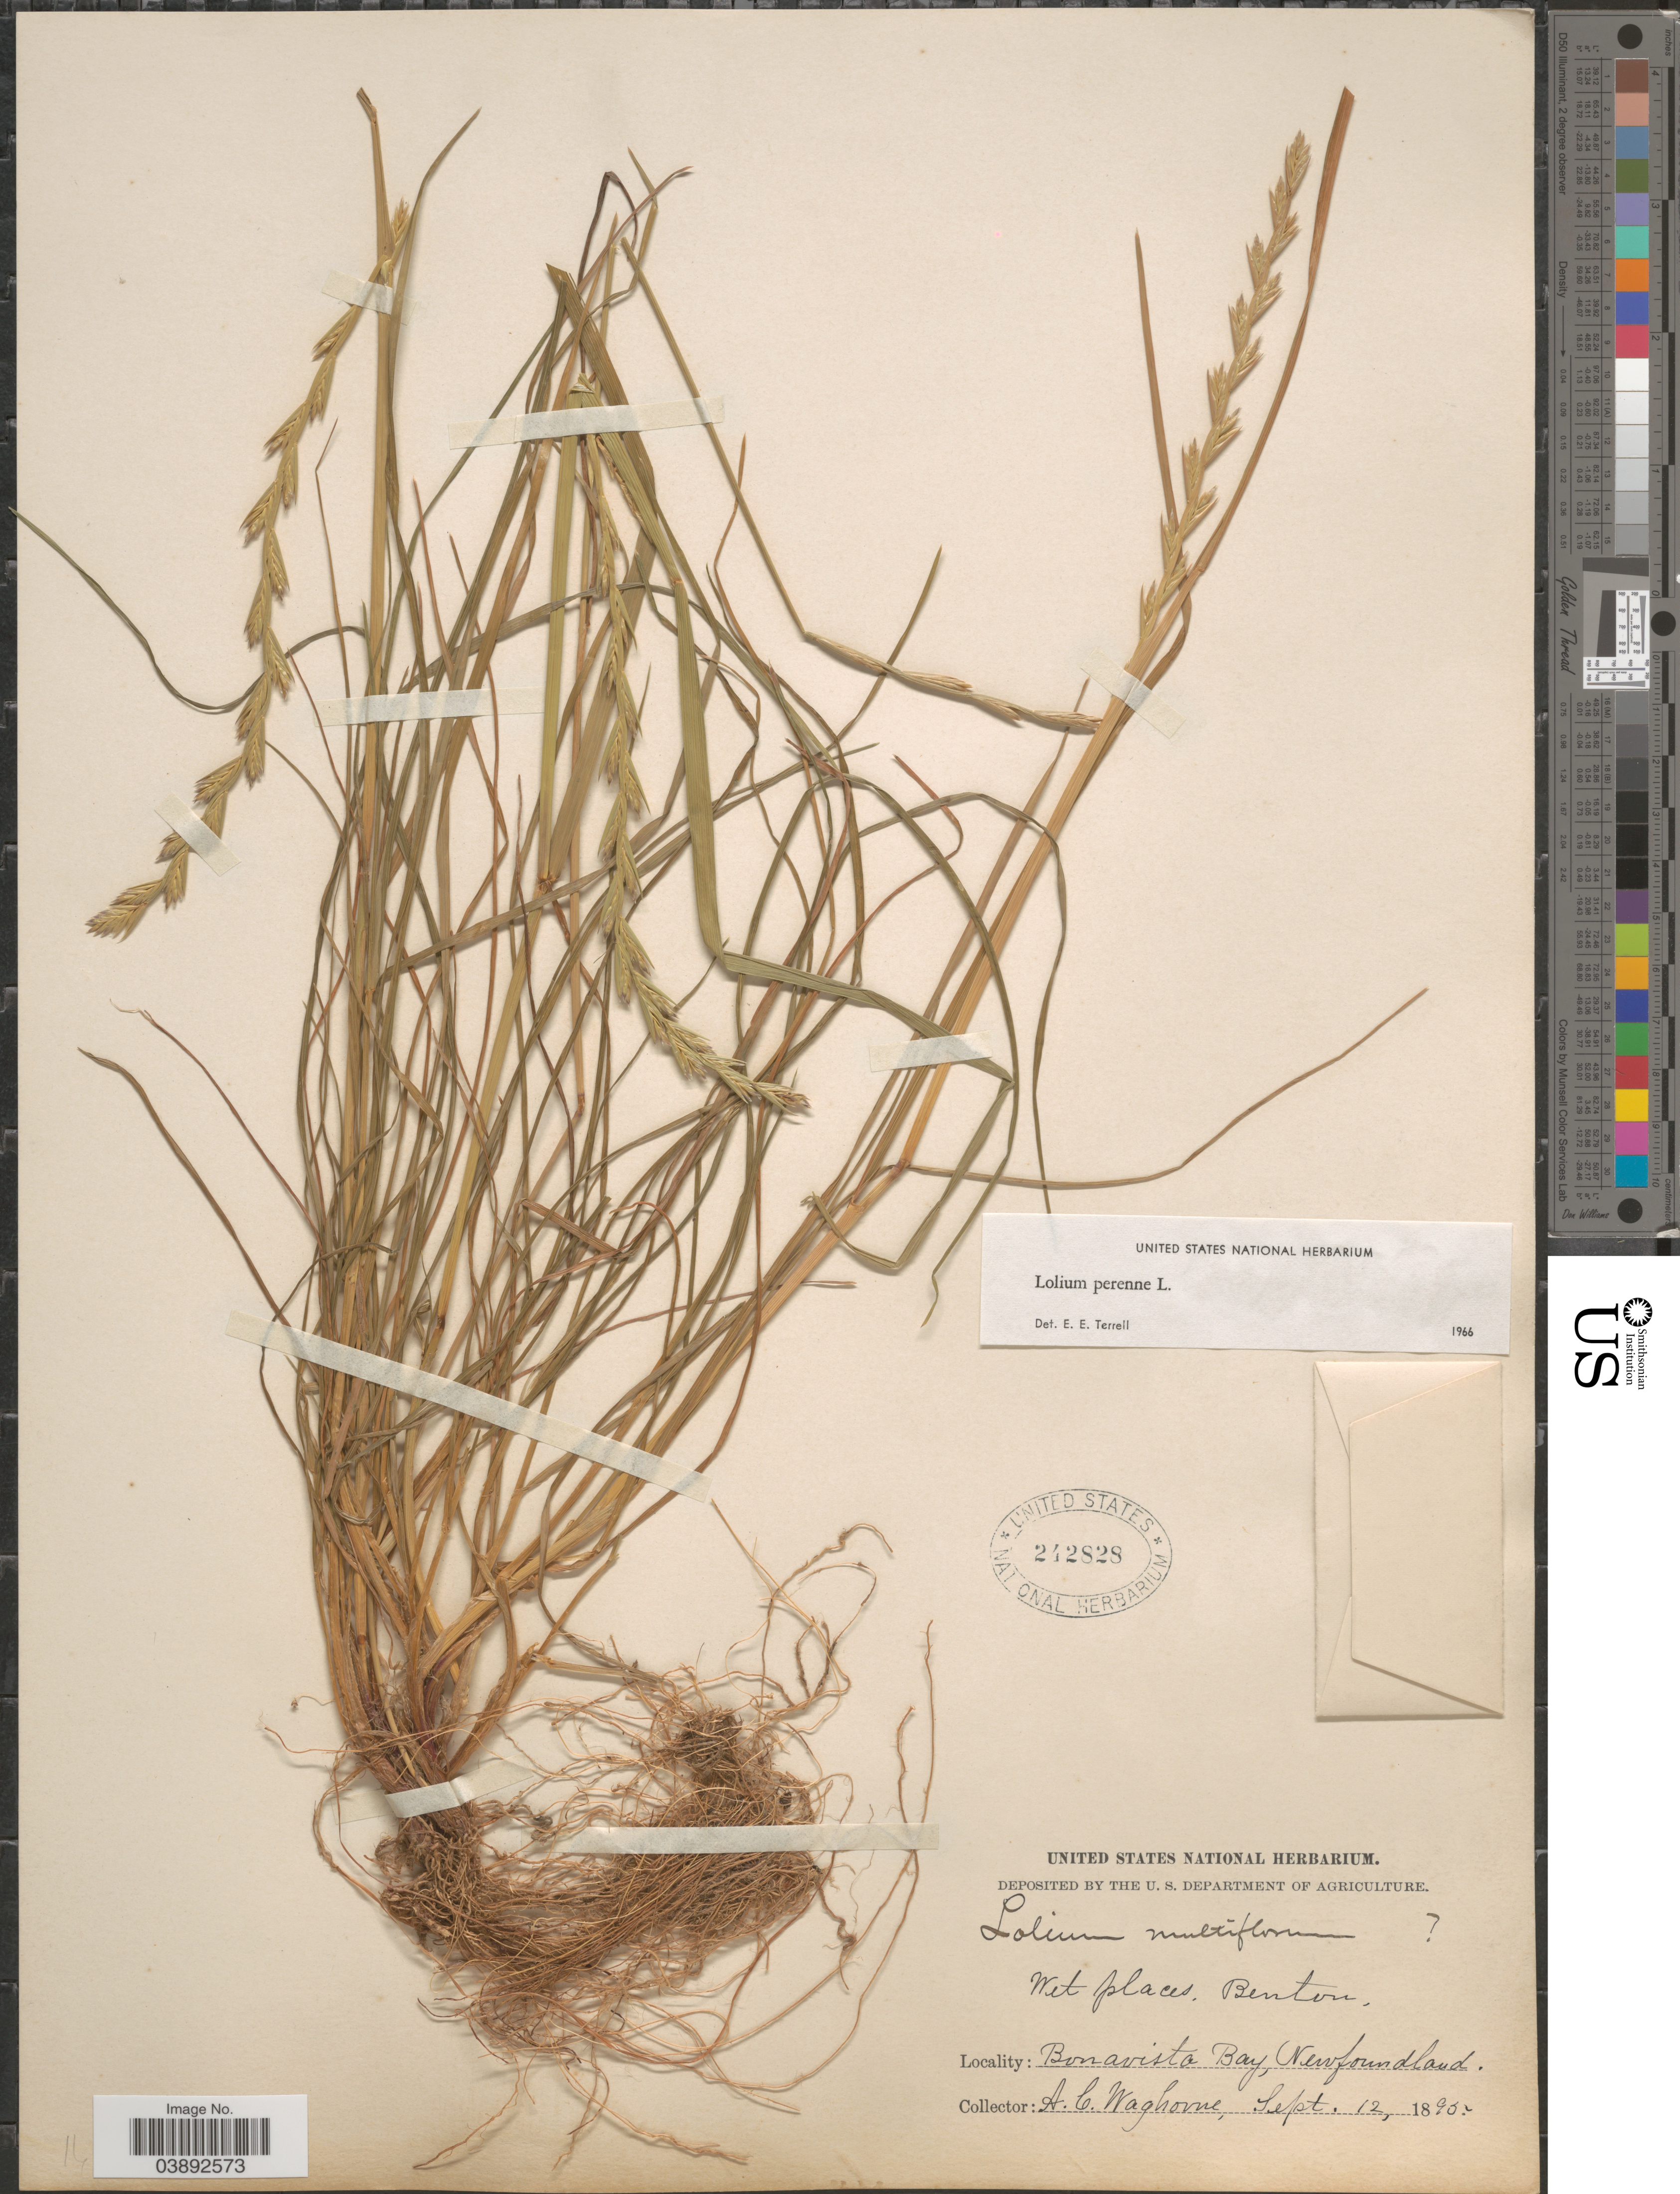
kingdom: Plantae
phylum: Tracheophyta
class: Liliopsida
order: Poales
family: Poaceae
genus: Lolium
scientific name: Lolium perenne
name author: L.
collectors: A. Waghorne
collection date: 1895-09-12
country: Canada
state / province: Newfoundland and Labrador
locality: Benton. Bonavista Bay.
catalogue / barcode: US 212828